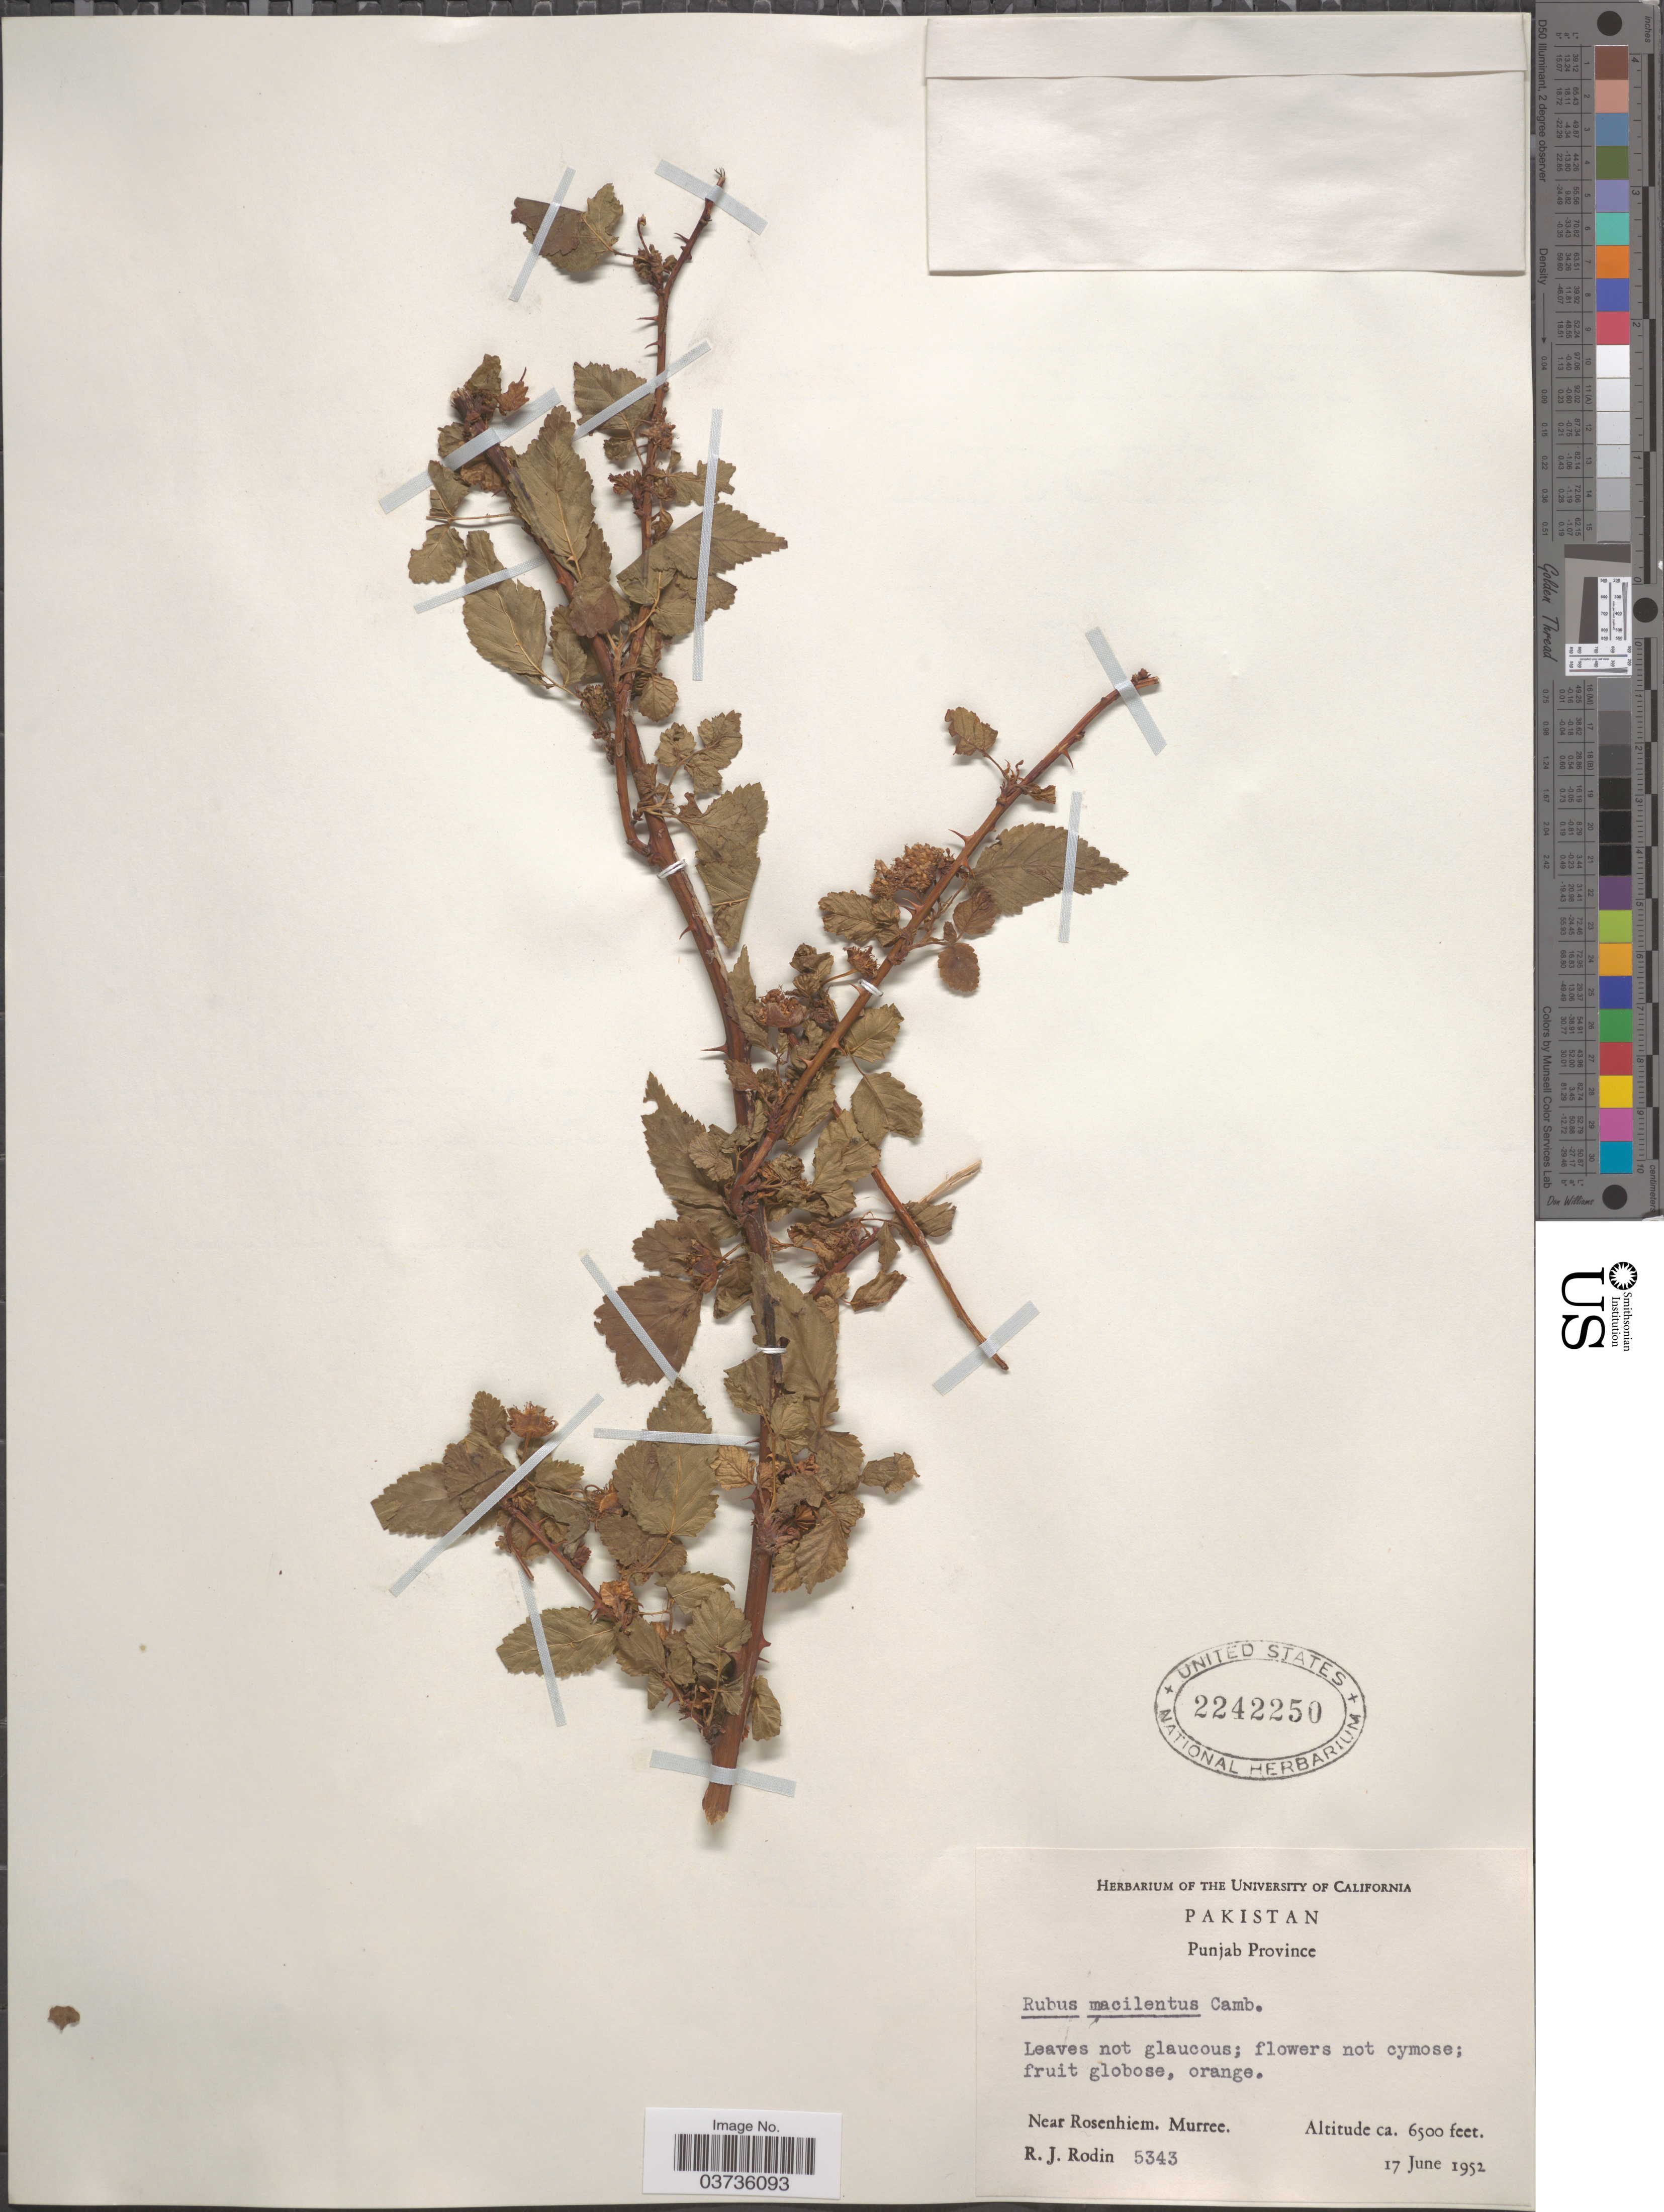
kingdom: Plantae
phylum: Tracheophyta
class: Magnoliopsida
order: Rosales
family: Rosaceae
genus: Rubus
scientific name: Rubus macilentus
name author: Jacquem. ex Cambess.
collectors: R. J. Rodin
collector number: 5343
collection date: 1952-06-17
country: Pakistan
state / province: Punjab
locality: Near Rosenhiem. Murree.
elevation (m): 1981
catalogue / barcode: US 2242250